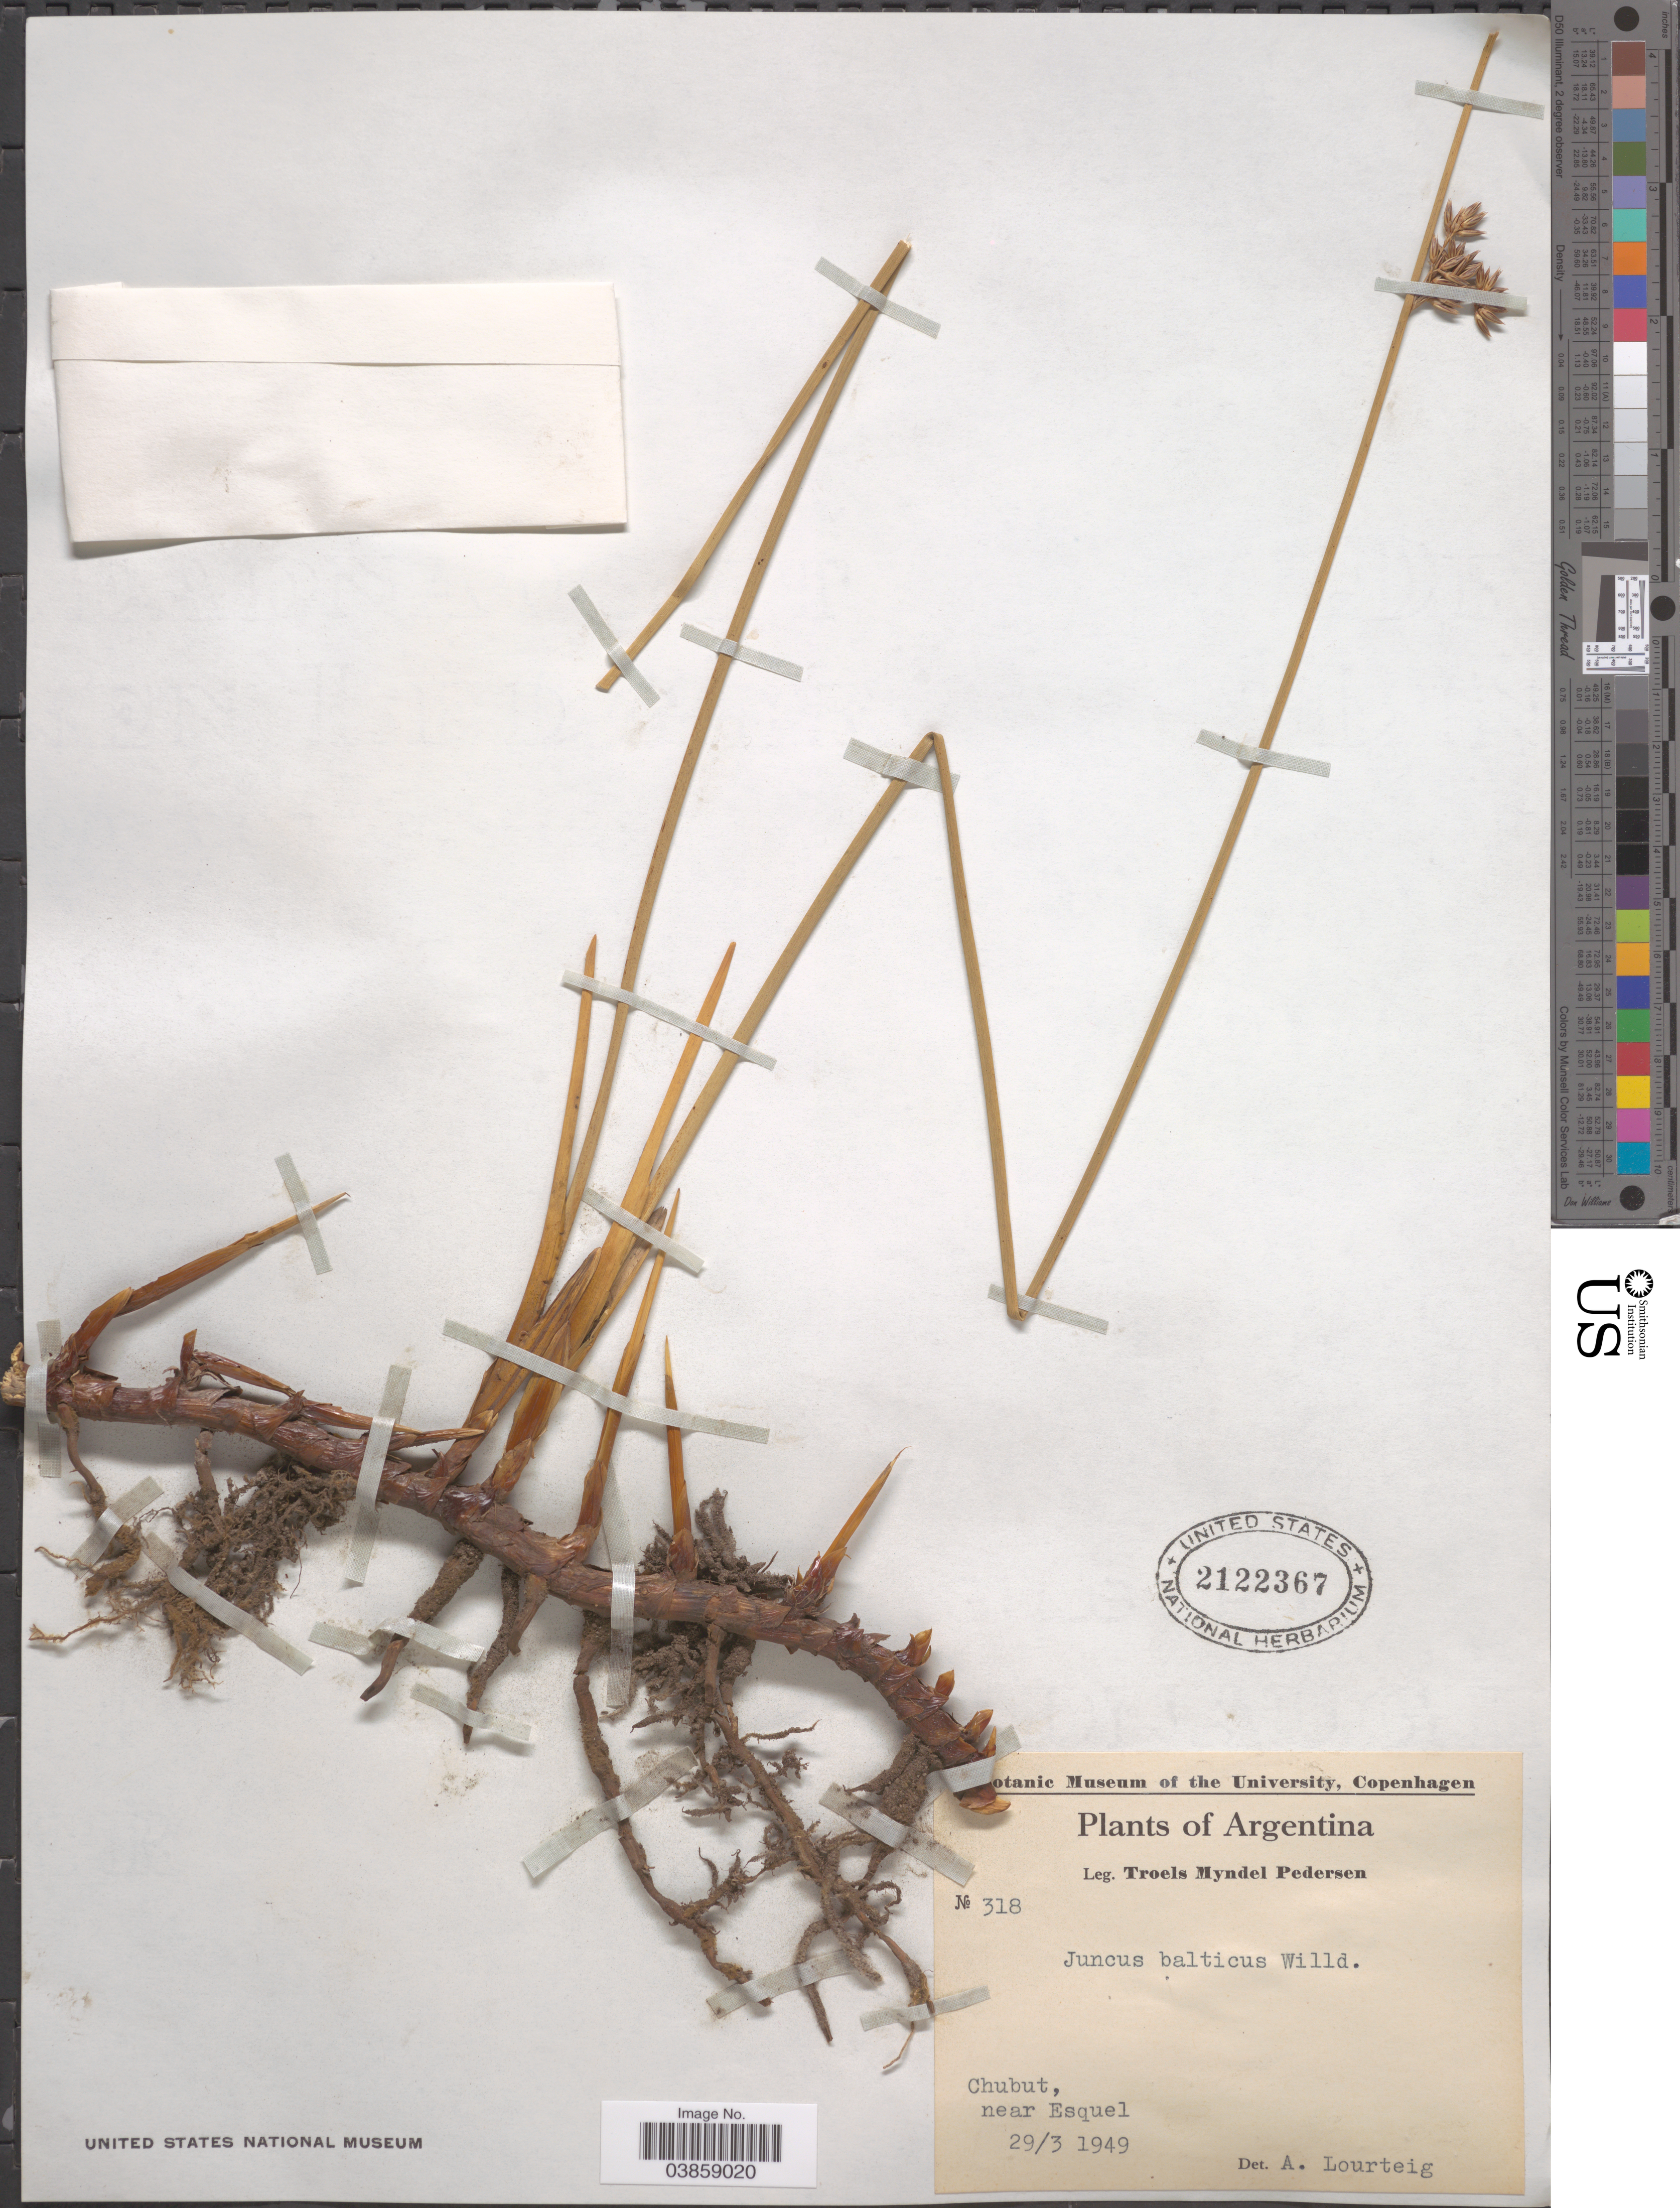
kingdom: Plantae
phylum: Tracheophyta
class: Liliopsida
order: Poales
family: Juncaceae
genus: Juncus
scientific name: Juncus balticus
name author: Willd.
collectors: T. Pederson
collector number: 318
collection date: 1949-03-29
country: Argentina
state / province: Chubut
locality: Near Esquel.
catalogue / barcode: US 2122367